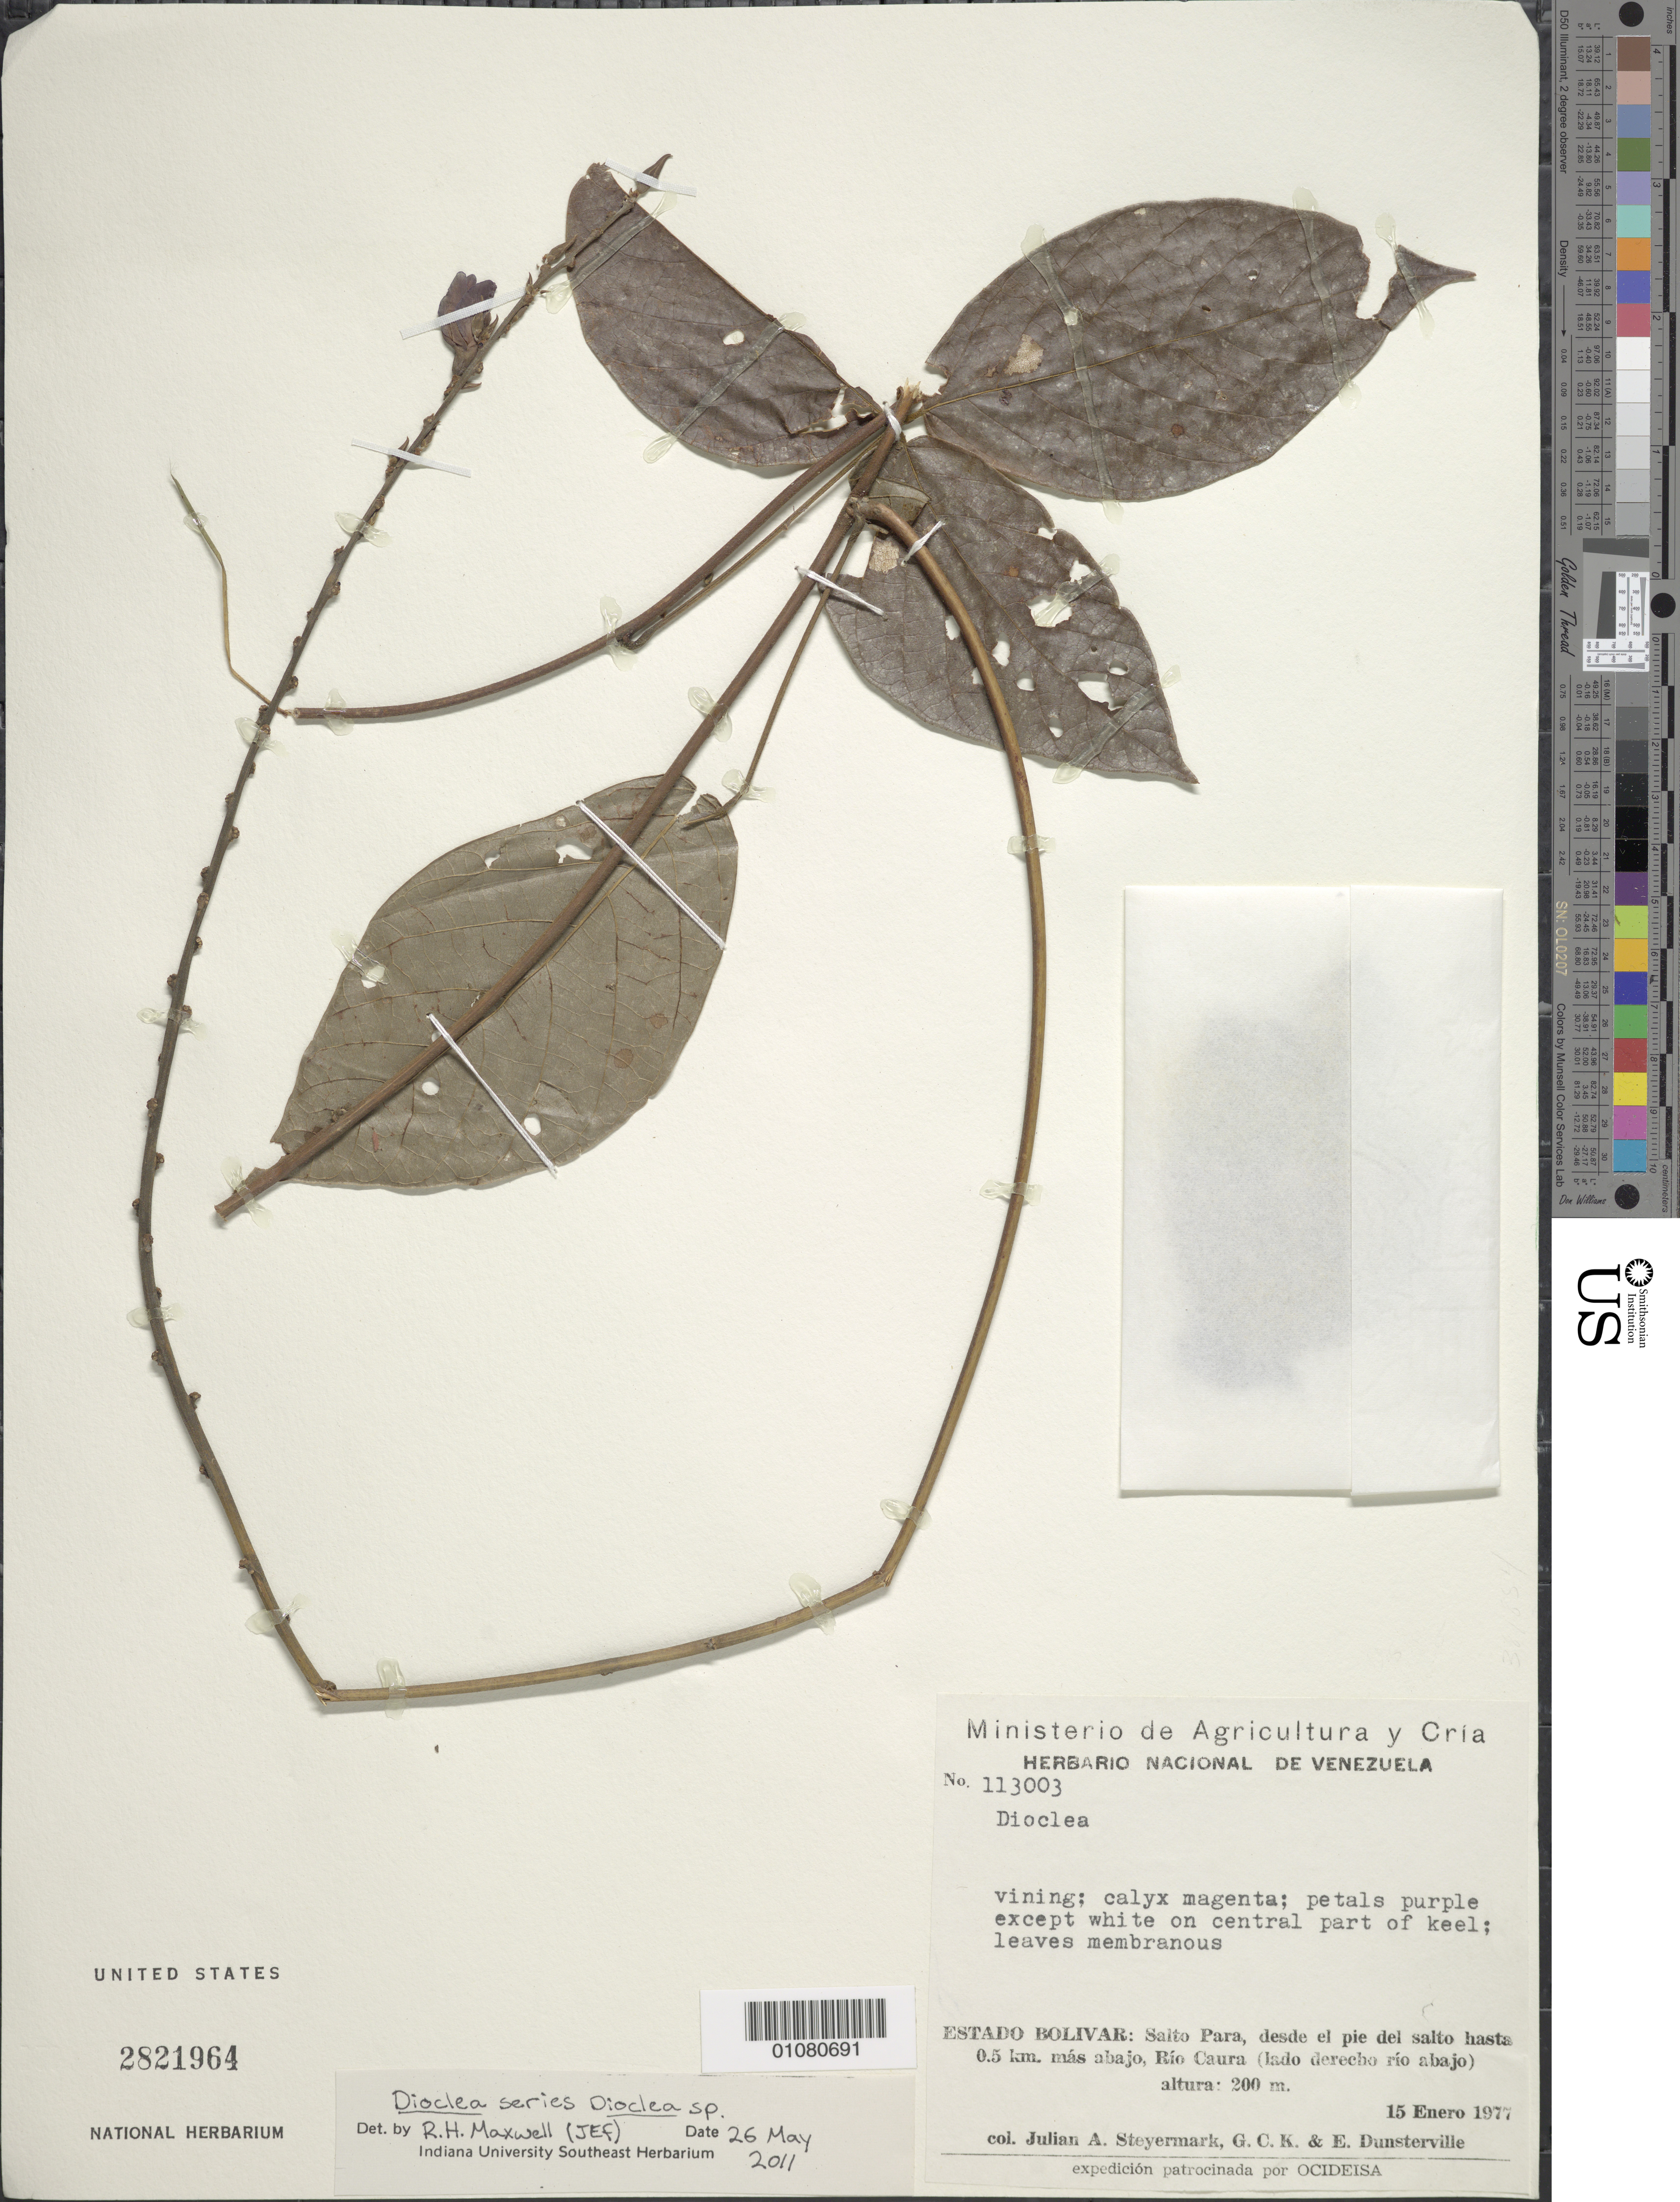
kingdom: Plantae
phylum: Tracheophyta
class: Magnoliopsida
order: Fabales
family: Fabaceae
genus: Dioclea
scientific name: Dioclea sp.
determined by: Maxwell, R. H., (JEF), Indiana University Southeast (UNITED STATES)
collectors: J. Steyermark, G. C. K. Dunsterville & E. Dunsterville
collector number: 113003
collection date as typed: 15-Jan-77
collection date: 1977-01-15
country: Venezuela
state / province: Bolívar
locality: Salto Para, after bottom of spring up to 0.5 km below, Río Caura (right bank of river)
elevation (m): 200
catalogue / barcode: US 2821964